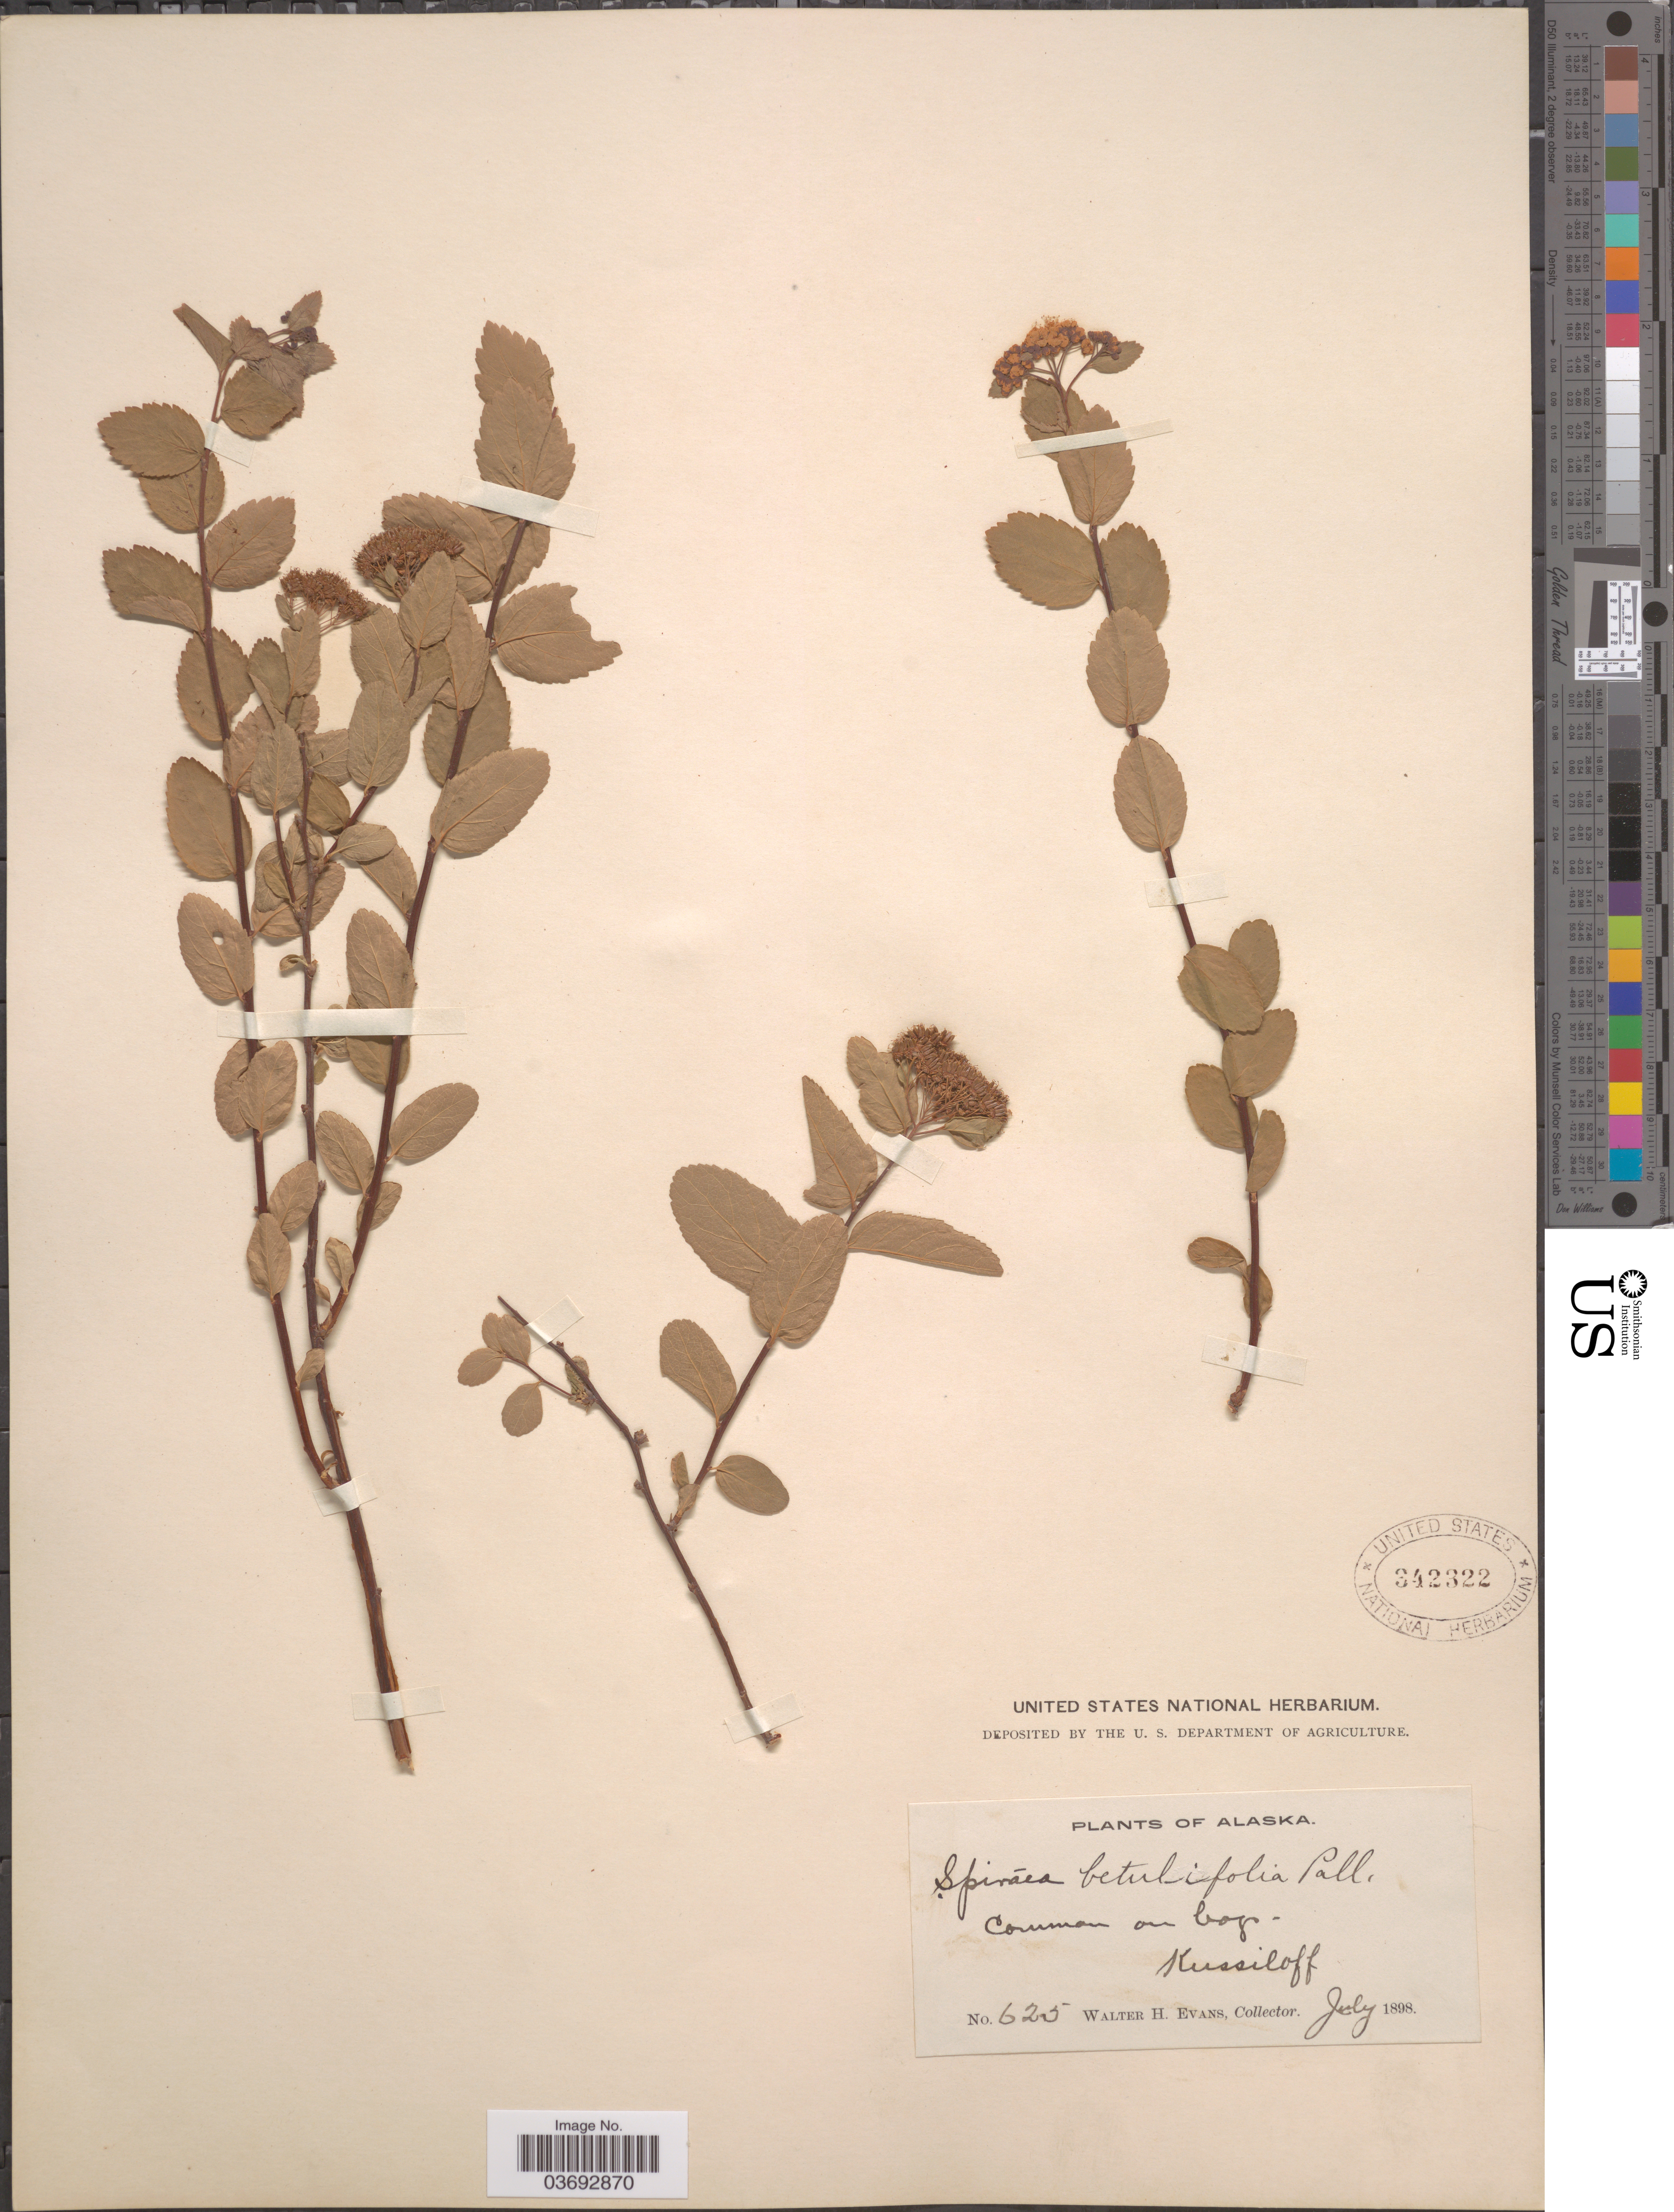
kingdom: Plantae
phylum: Tracheophyta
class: Magnoliopsida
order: Rosales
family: Rosaceae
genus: Spiraea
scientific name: Spiraea stevenii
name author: (C.K. Schneid.) Rydb.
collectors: W. H. Evans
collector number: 625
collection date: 1898-07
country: United States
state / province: Alaska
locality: Kussiloff.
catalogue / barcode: US 342322